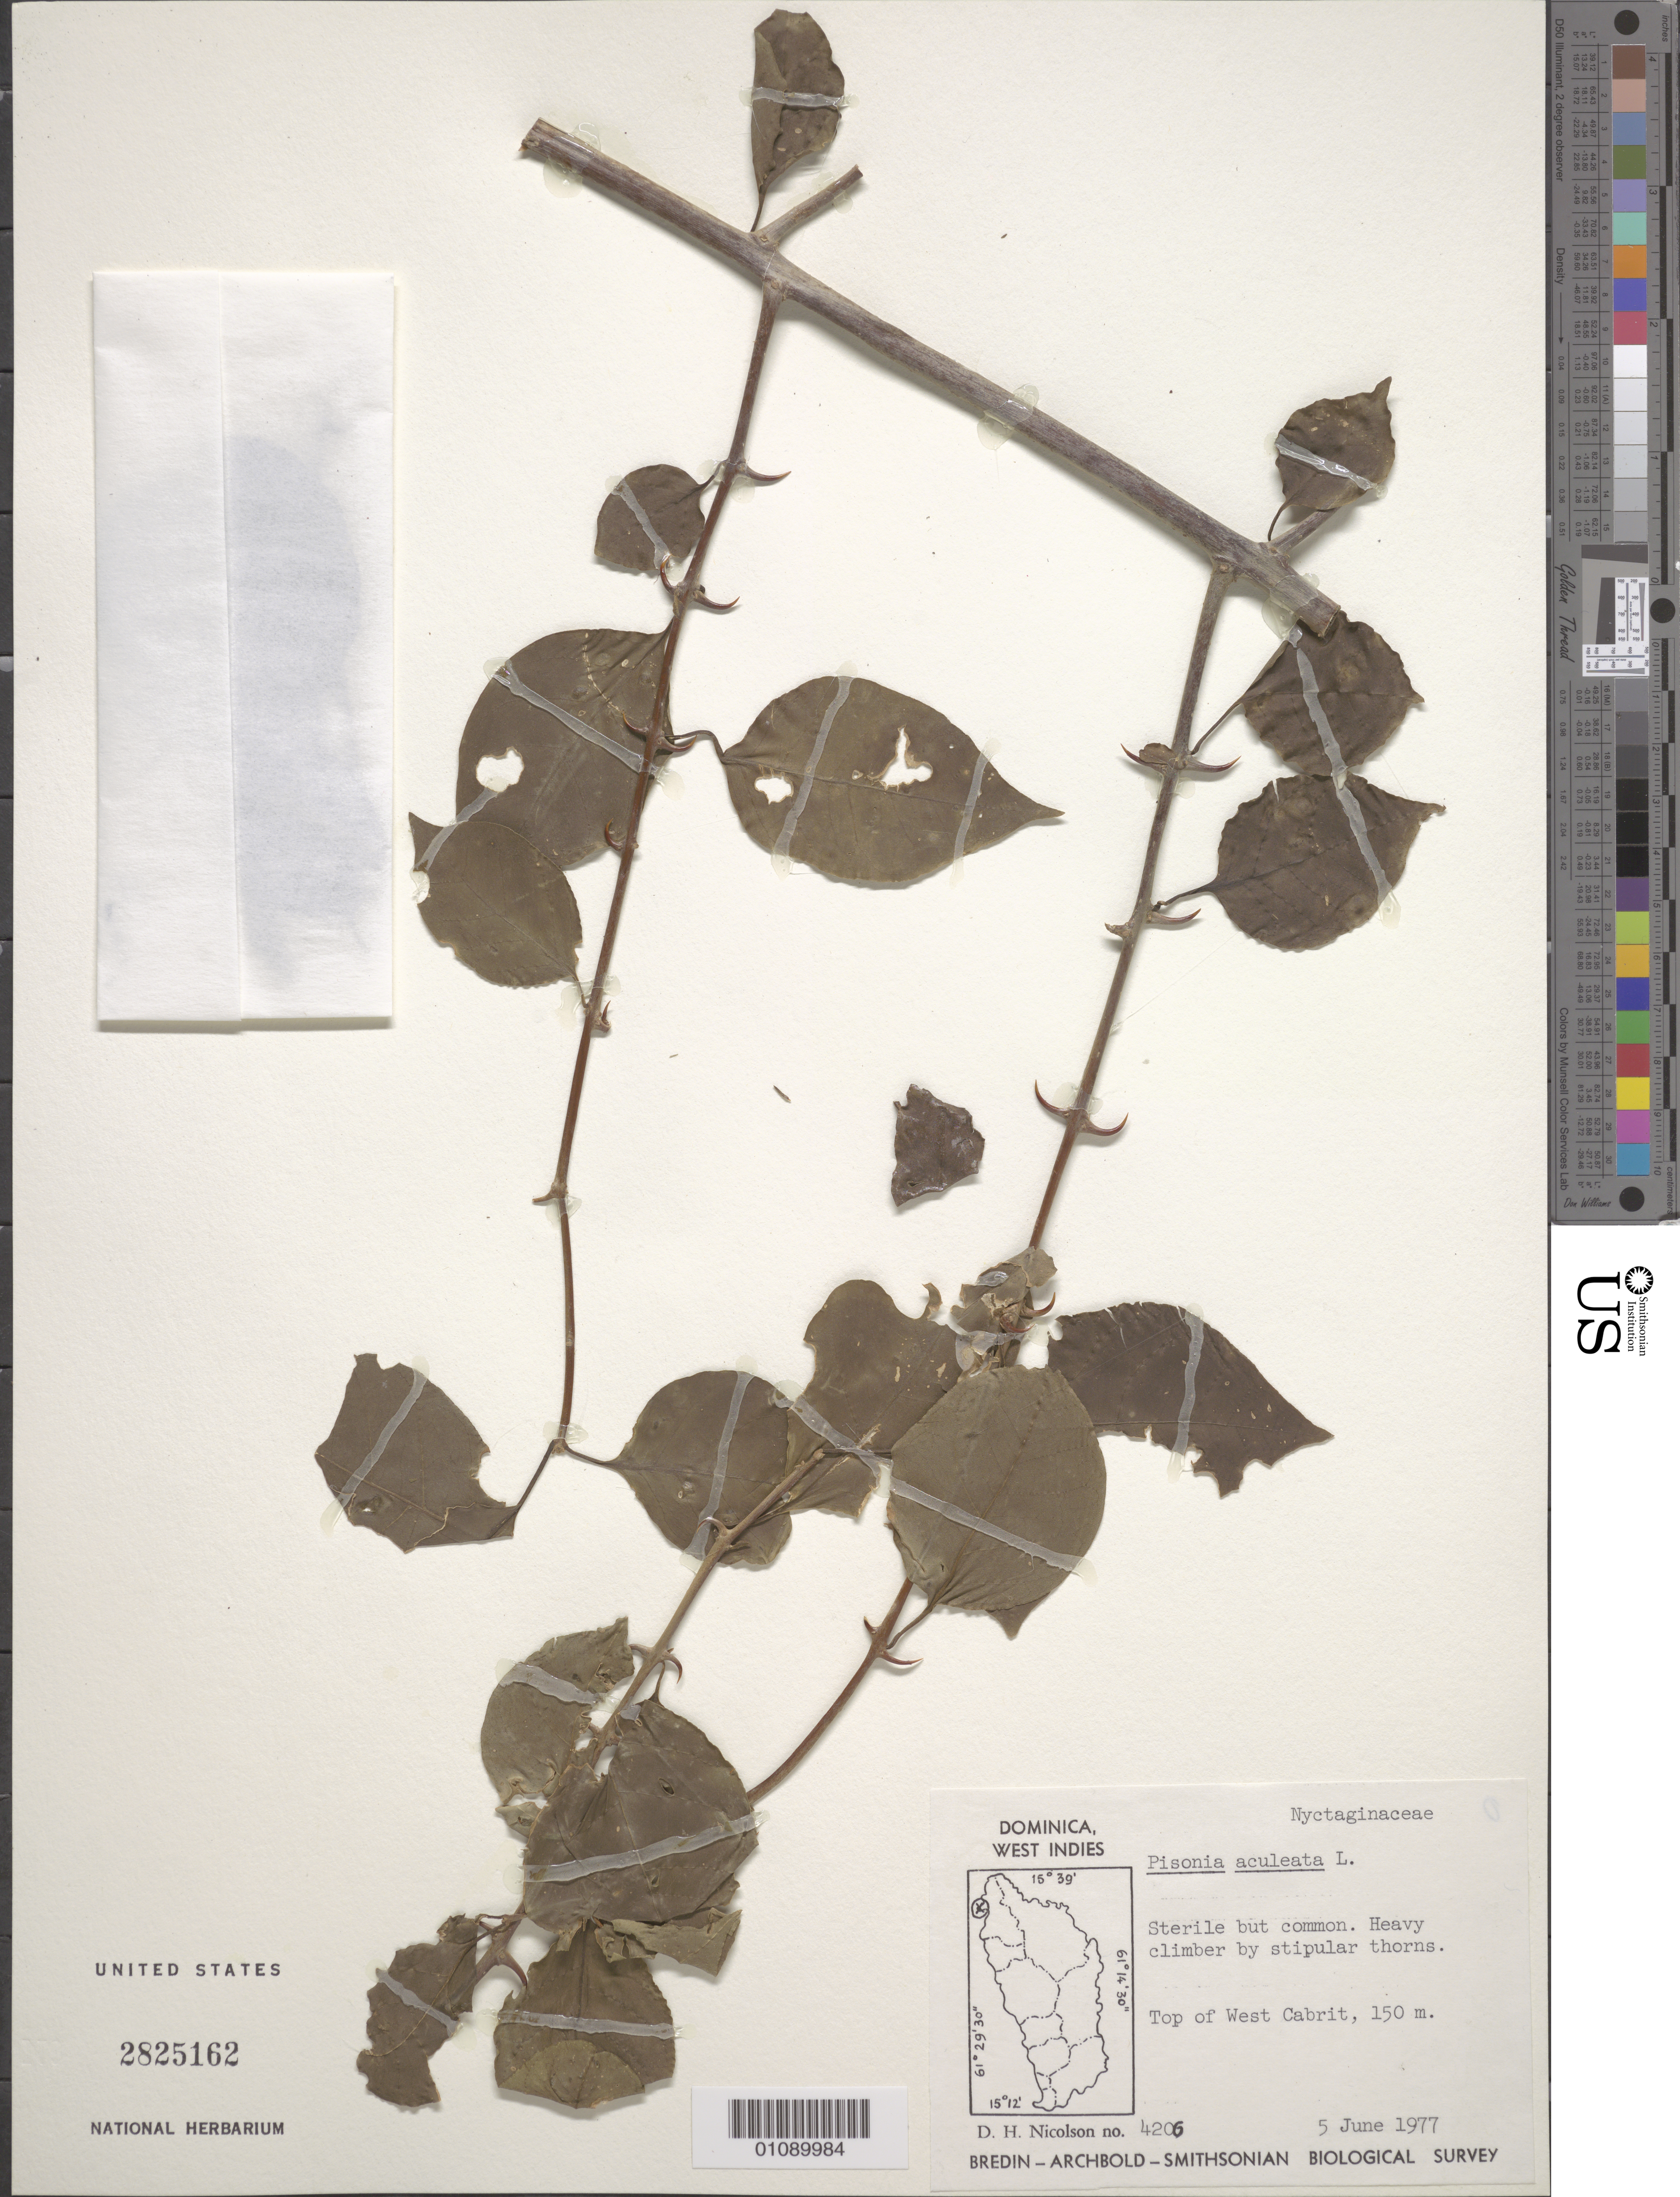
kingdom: Plantae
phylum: Tracheophyta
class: Magnoliopsida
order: Caryophyllales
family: Nyctaginaceae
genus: Pisonia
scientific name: Pisonia aculeata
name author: L.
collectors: D. H. Nicolson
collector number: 4206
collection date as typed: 05 Jun 1977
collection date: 1977-06-05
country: Dominica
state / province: St. John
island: Dominica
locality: Top of West Cabrit.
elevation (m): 150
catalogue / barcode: US 2825162